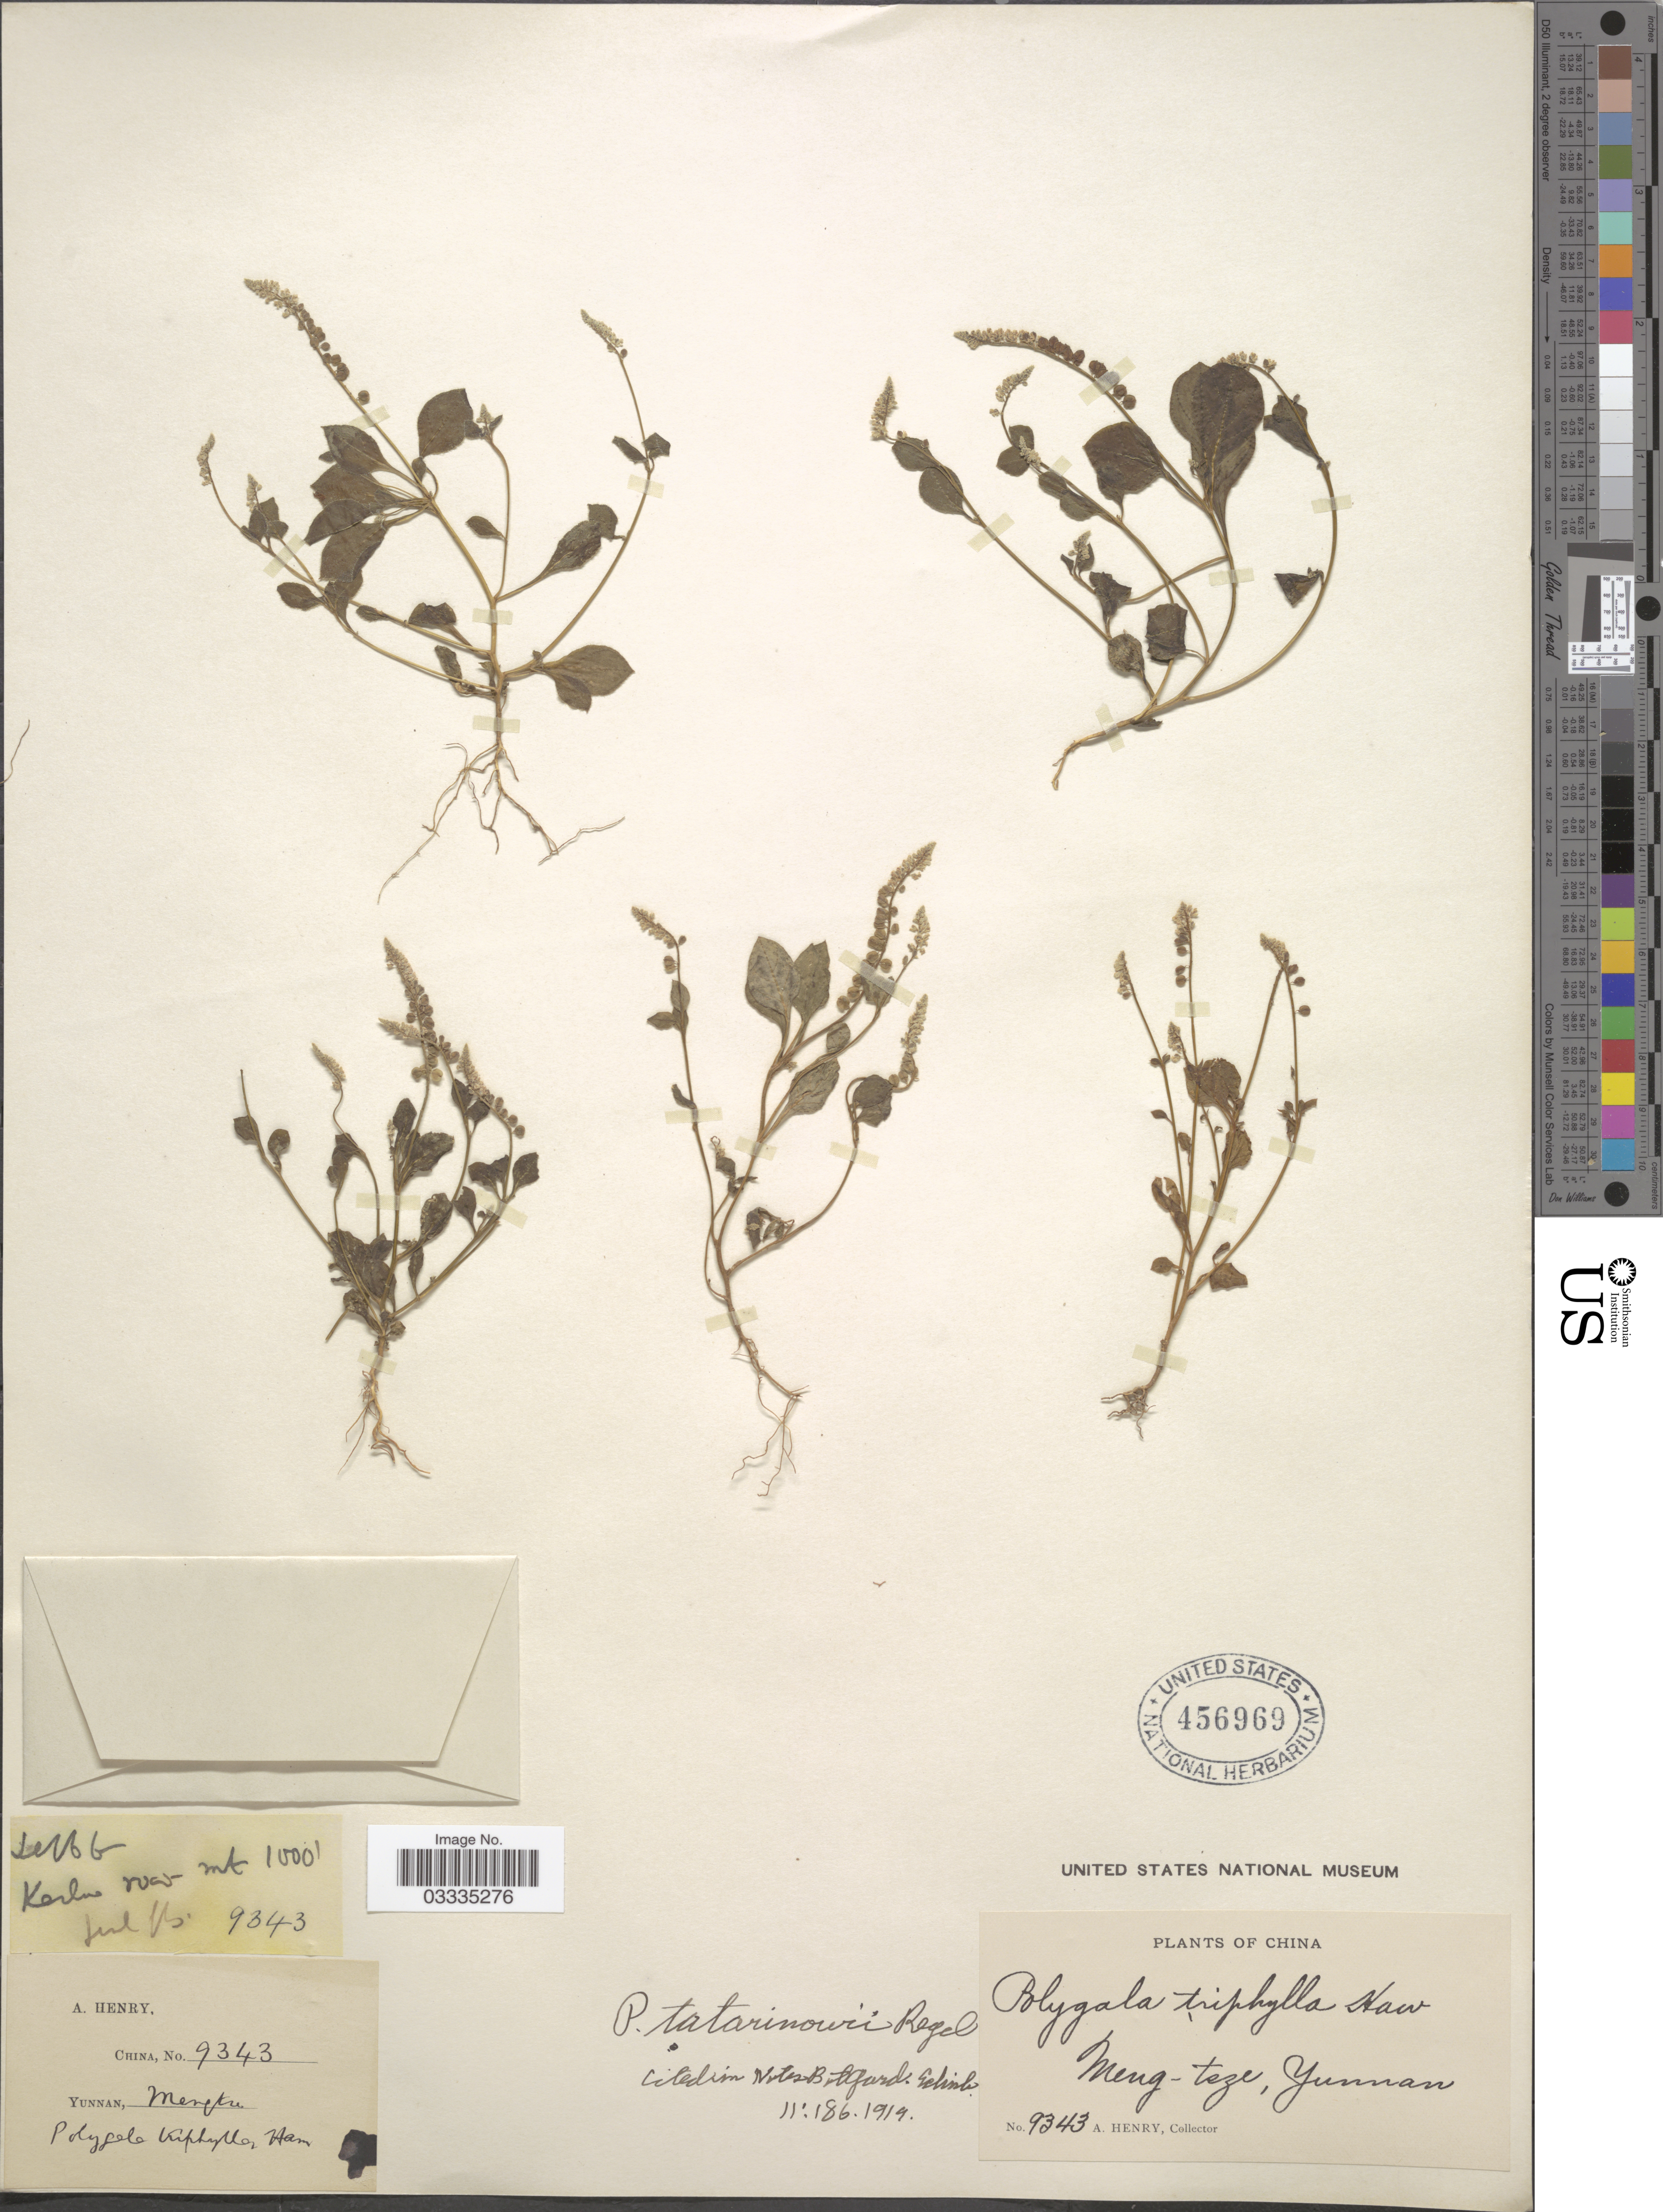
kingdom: Plantae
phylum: Tracheophyta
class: Magnoliopsida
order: Fabales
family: Polygalaceae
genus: Polygala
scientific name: Polygala tatarinowii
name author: Regel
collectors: A. Henry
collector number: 9343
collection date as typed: Transcribed d/m/y: /9/6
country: China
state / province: Yunnan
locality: Meng-tze. Karhue road mt.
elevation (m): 305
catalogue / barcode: US 456969